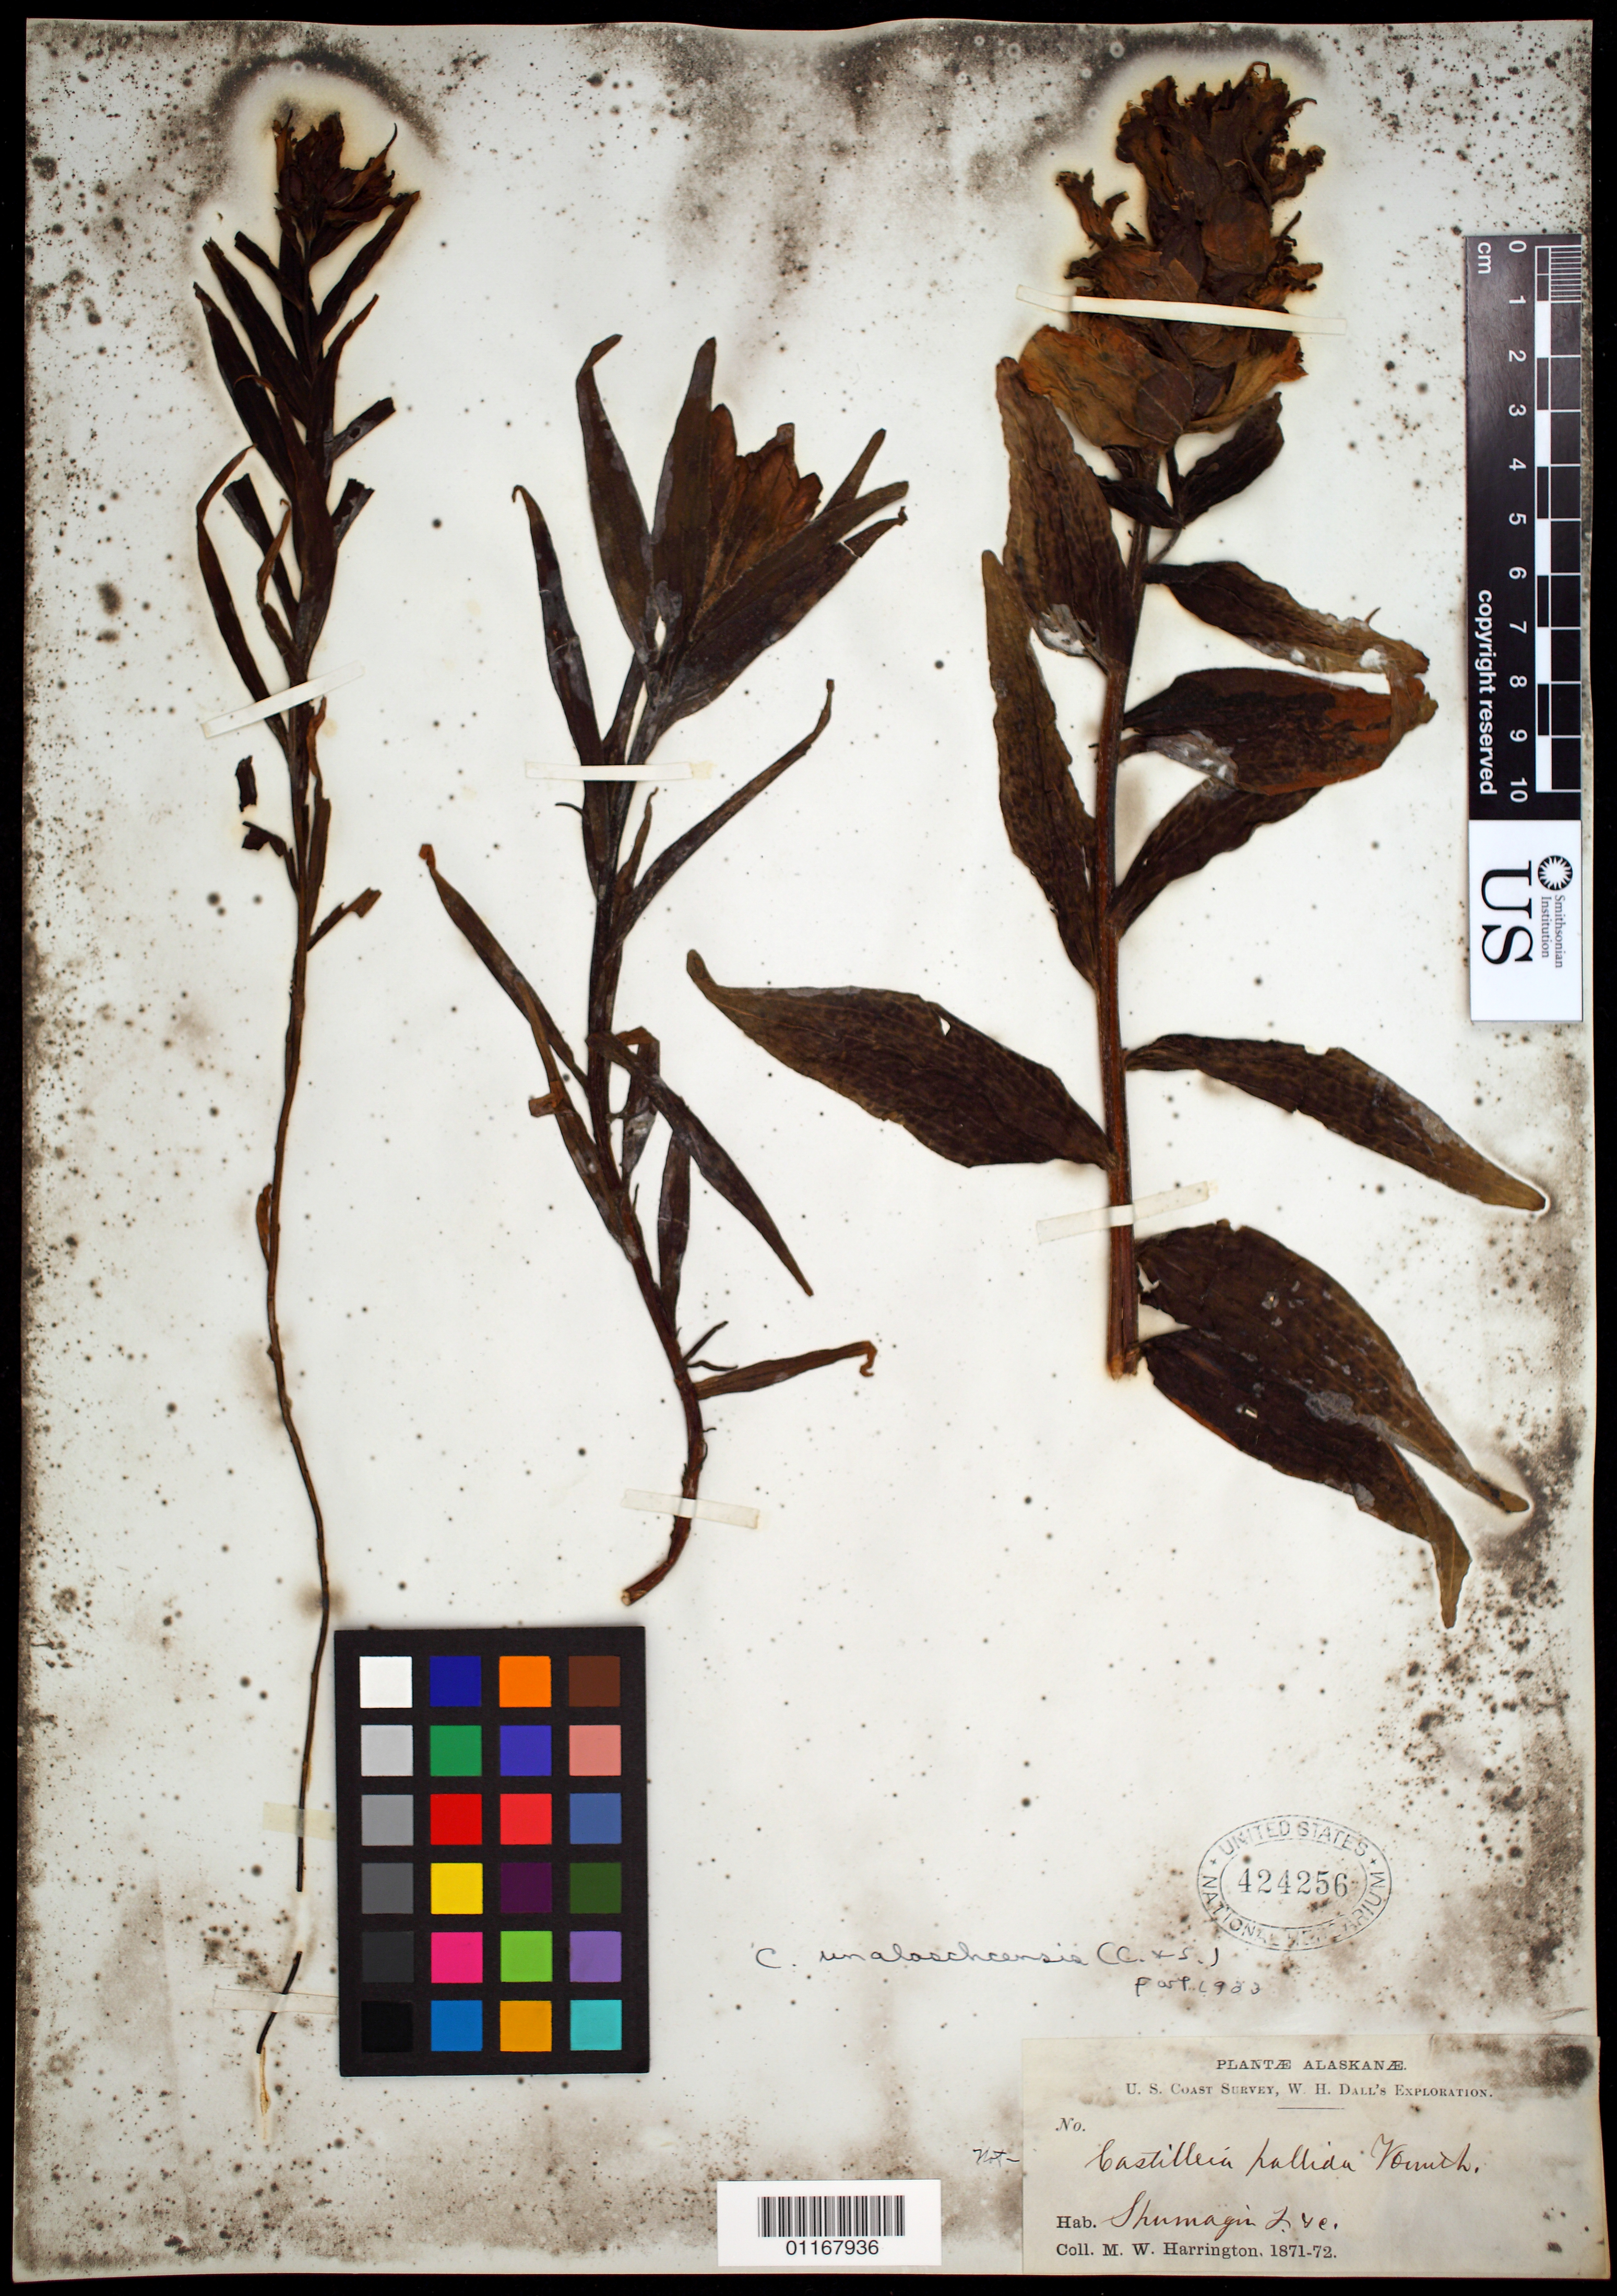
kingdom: Plantae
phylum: Tracheophyta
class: Magnoliopsida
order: Lamiales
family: Orobanchaceae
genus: Castilleja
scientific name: Castilleja unalaschcensis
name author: (Cham. & Schltdl.) Malte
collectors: M. W. Harrington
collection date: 1871/1872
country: United States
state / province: Alaska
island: Shumagin Islands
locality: Shumagin Islands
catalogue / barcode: US 424256